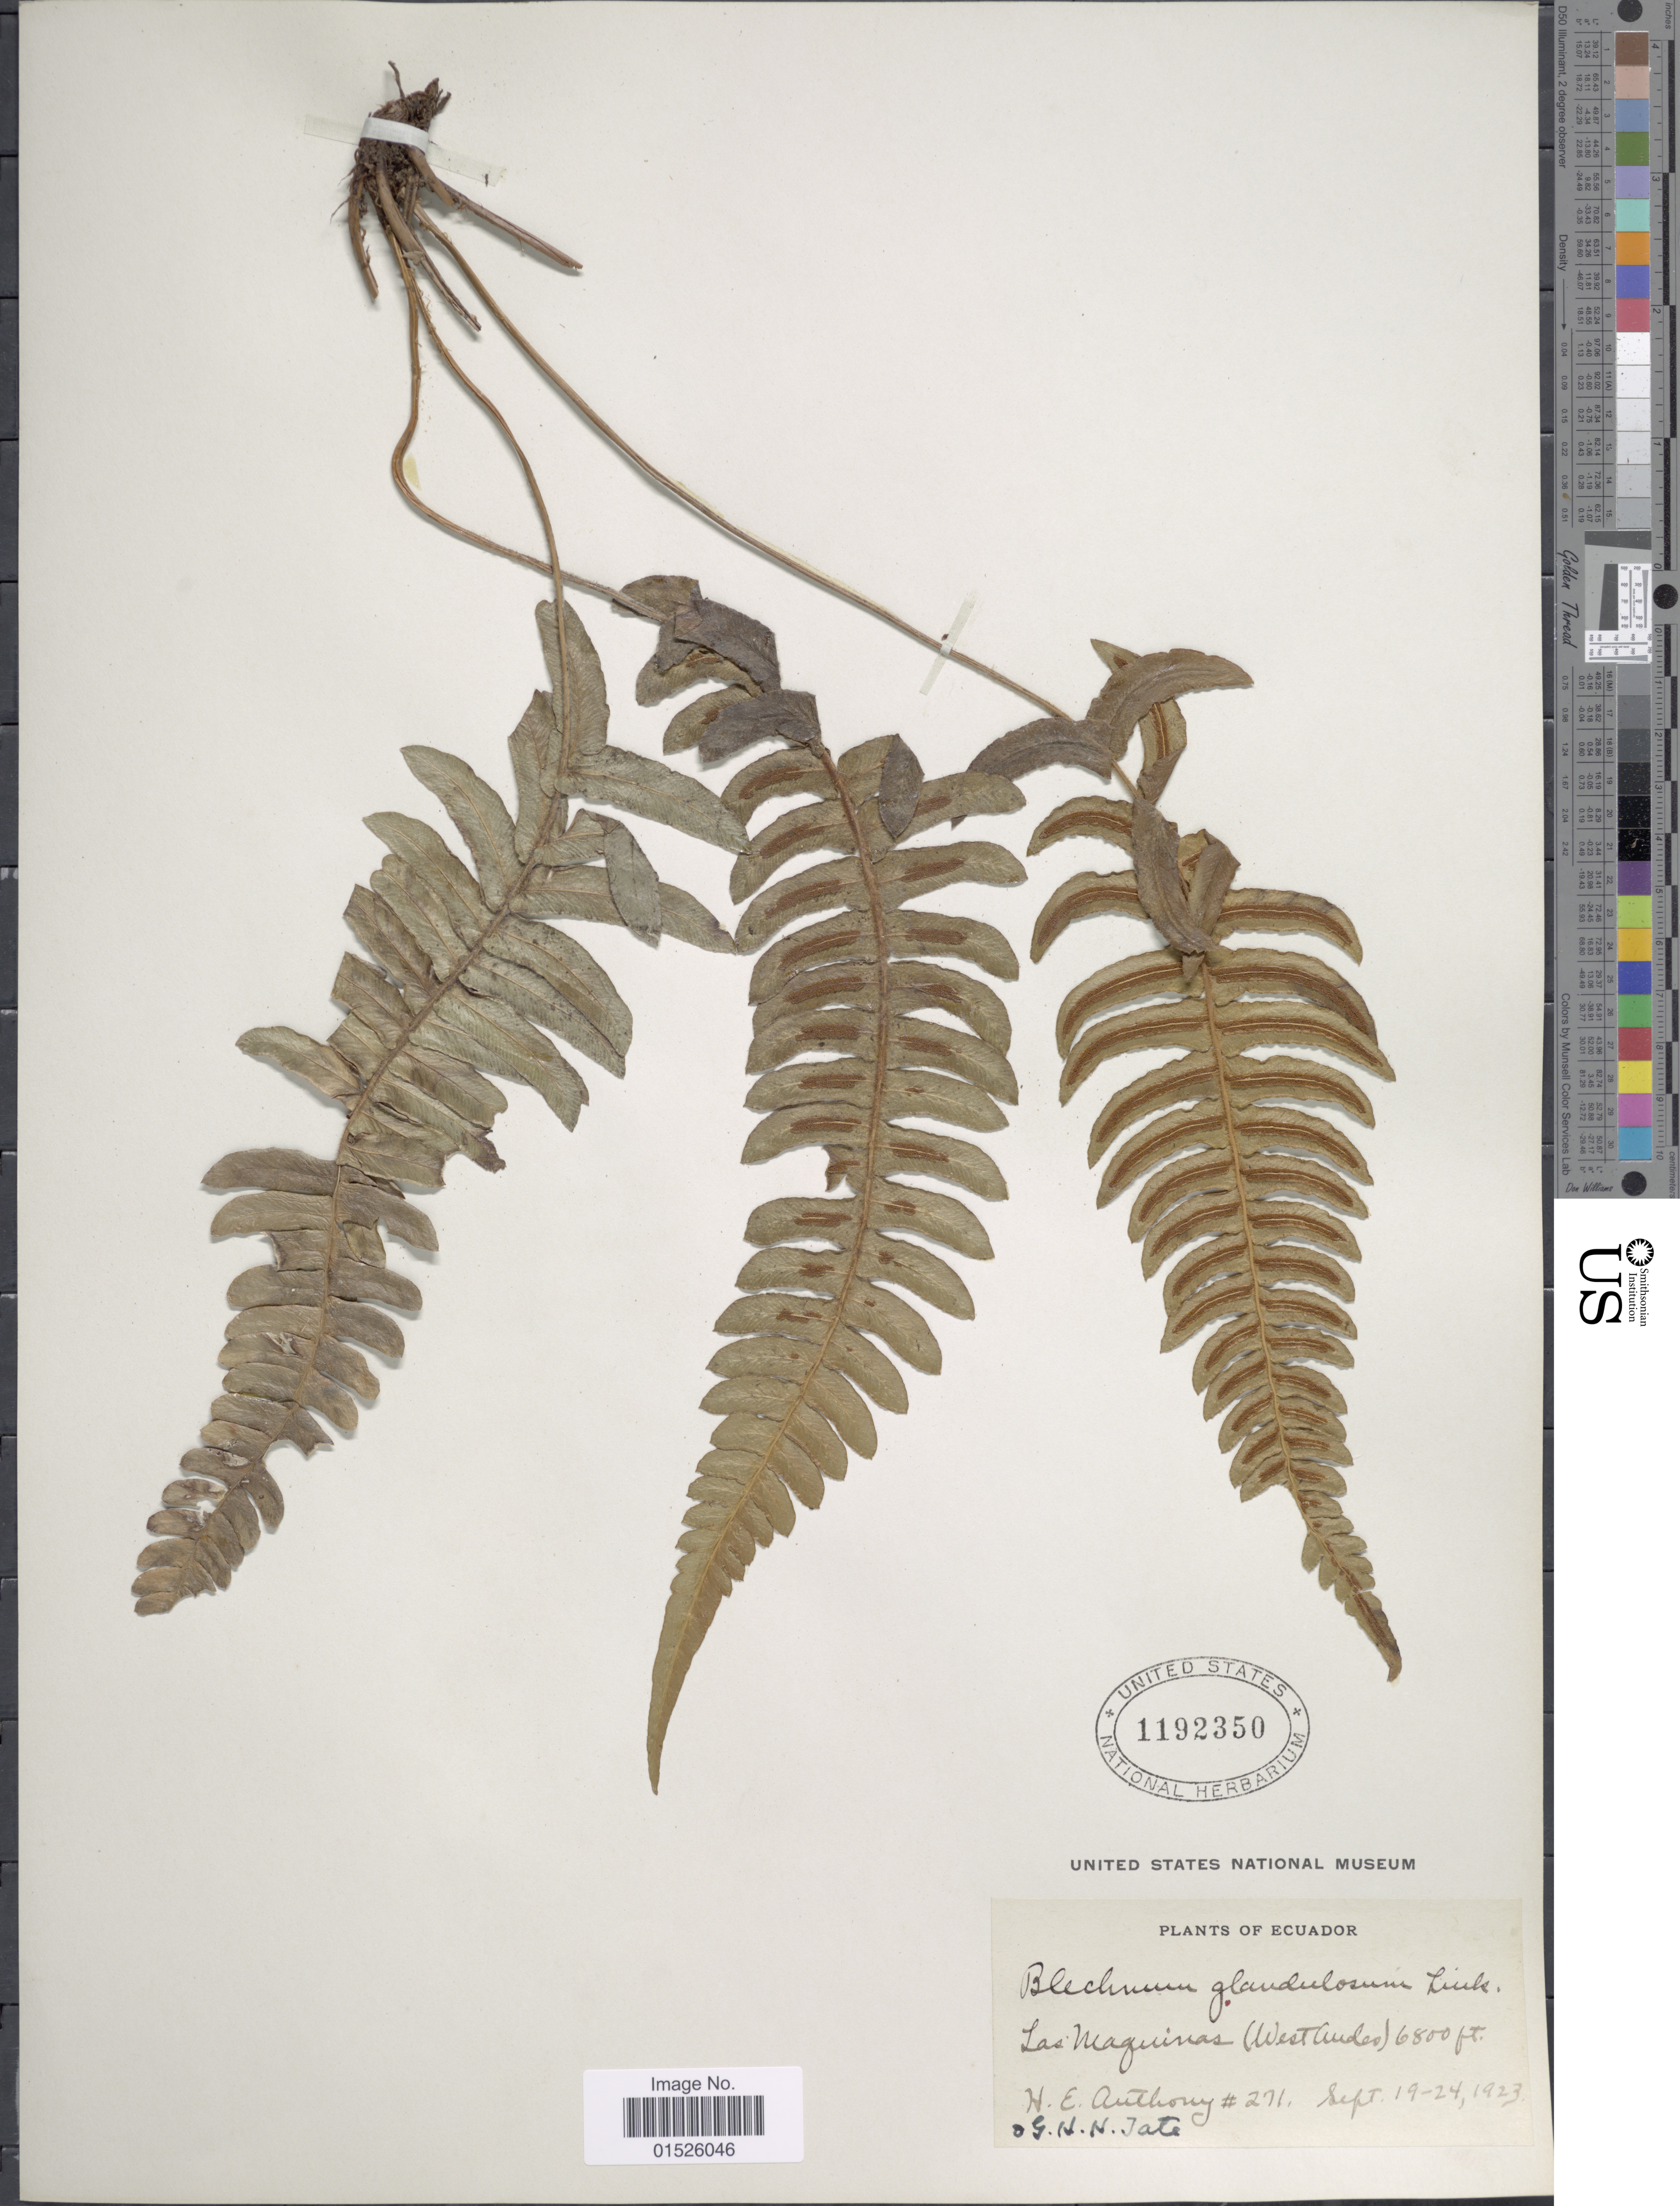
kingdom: Plantae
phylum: Tracheophyta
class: Polypodiopsida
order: Polypodiales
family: Blechnaceae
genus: Blechnum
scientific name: Blechnum glandulosum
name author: Link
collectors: H. E. Anthony & G. H. H.Tate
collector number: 271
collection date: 1923-09-19/1923-09-24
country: Ecuador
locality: Ecuador, La Maquinas (West Andes)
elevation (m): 2073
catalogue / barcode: US 1192350